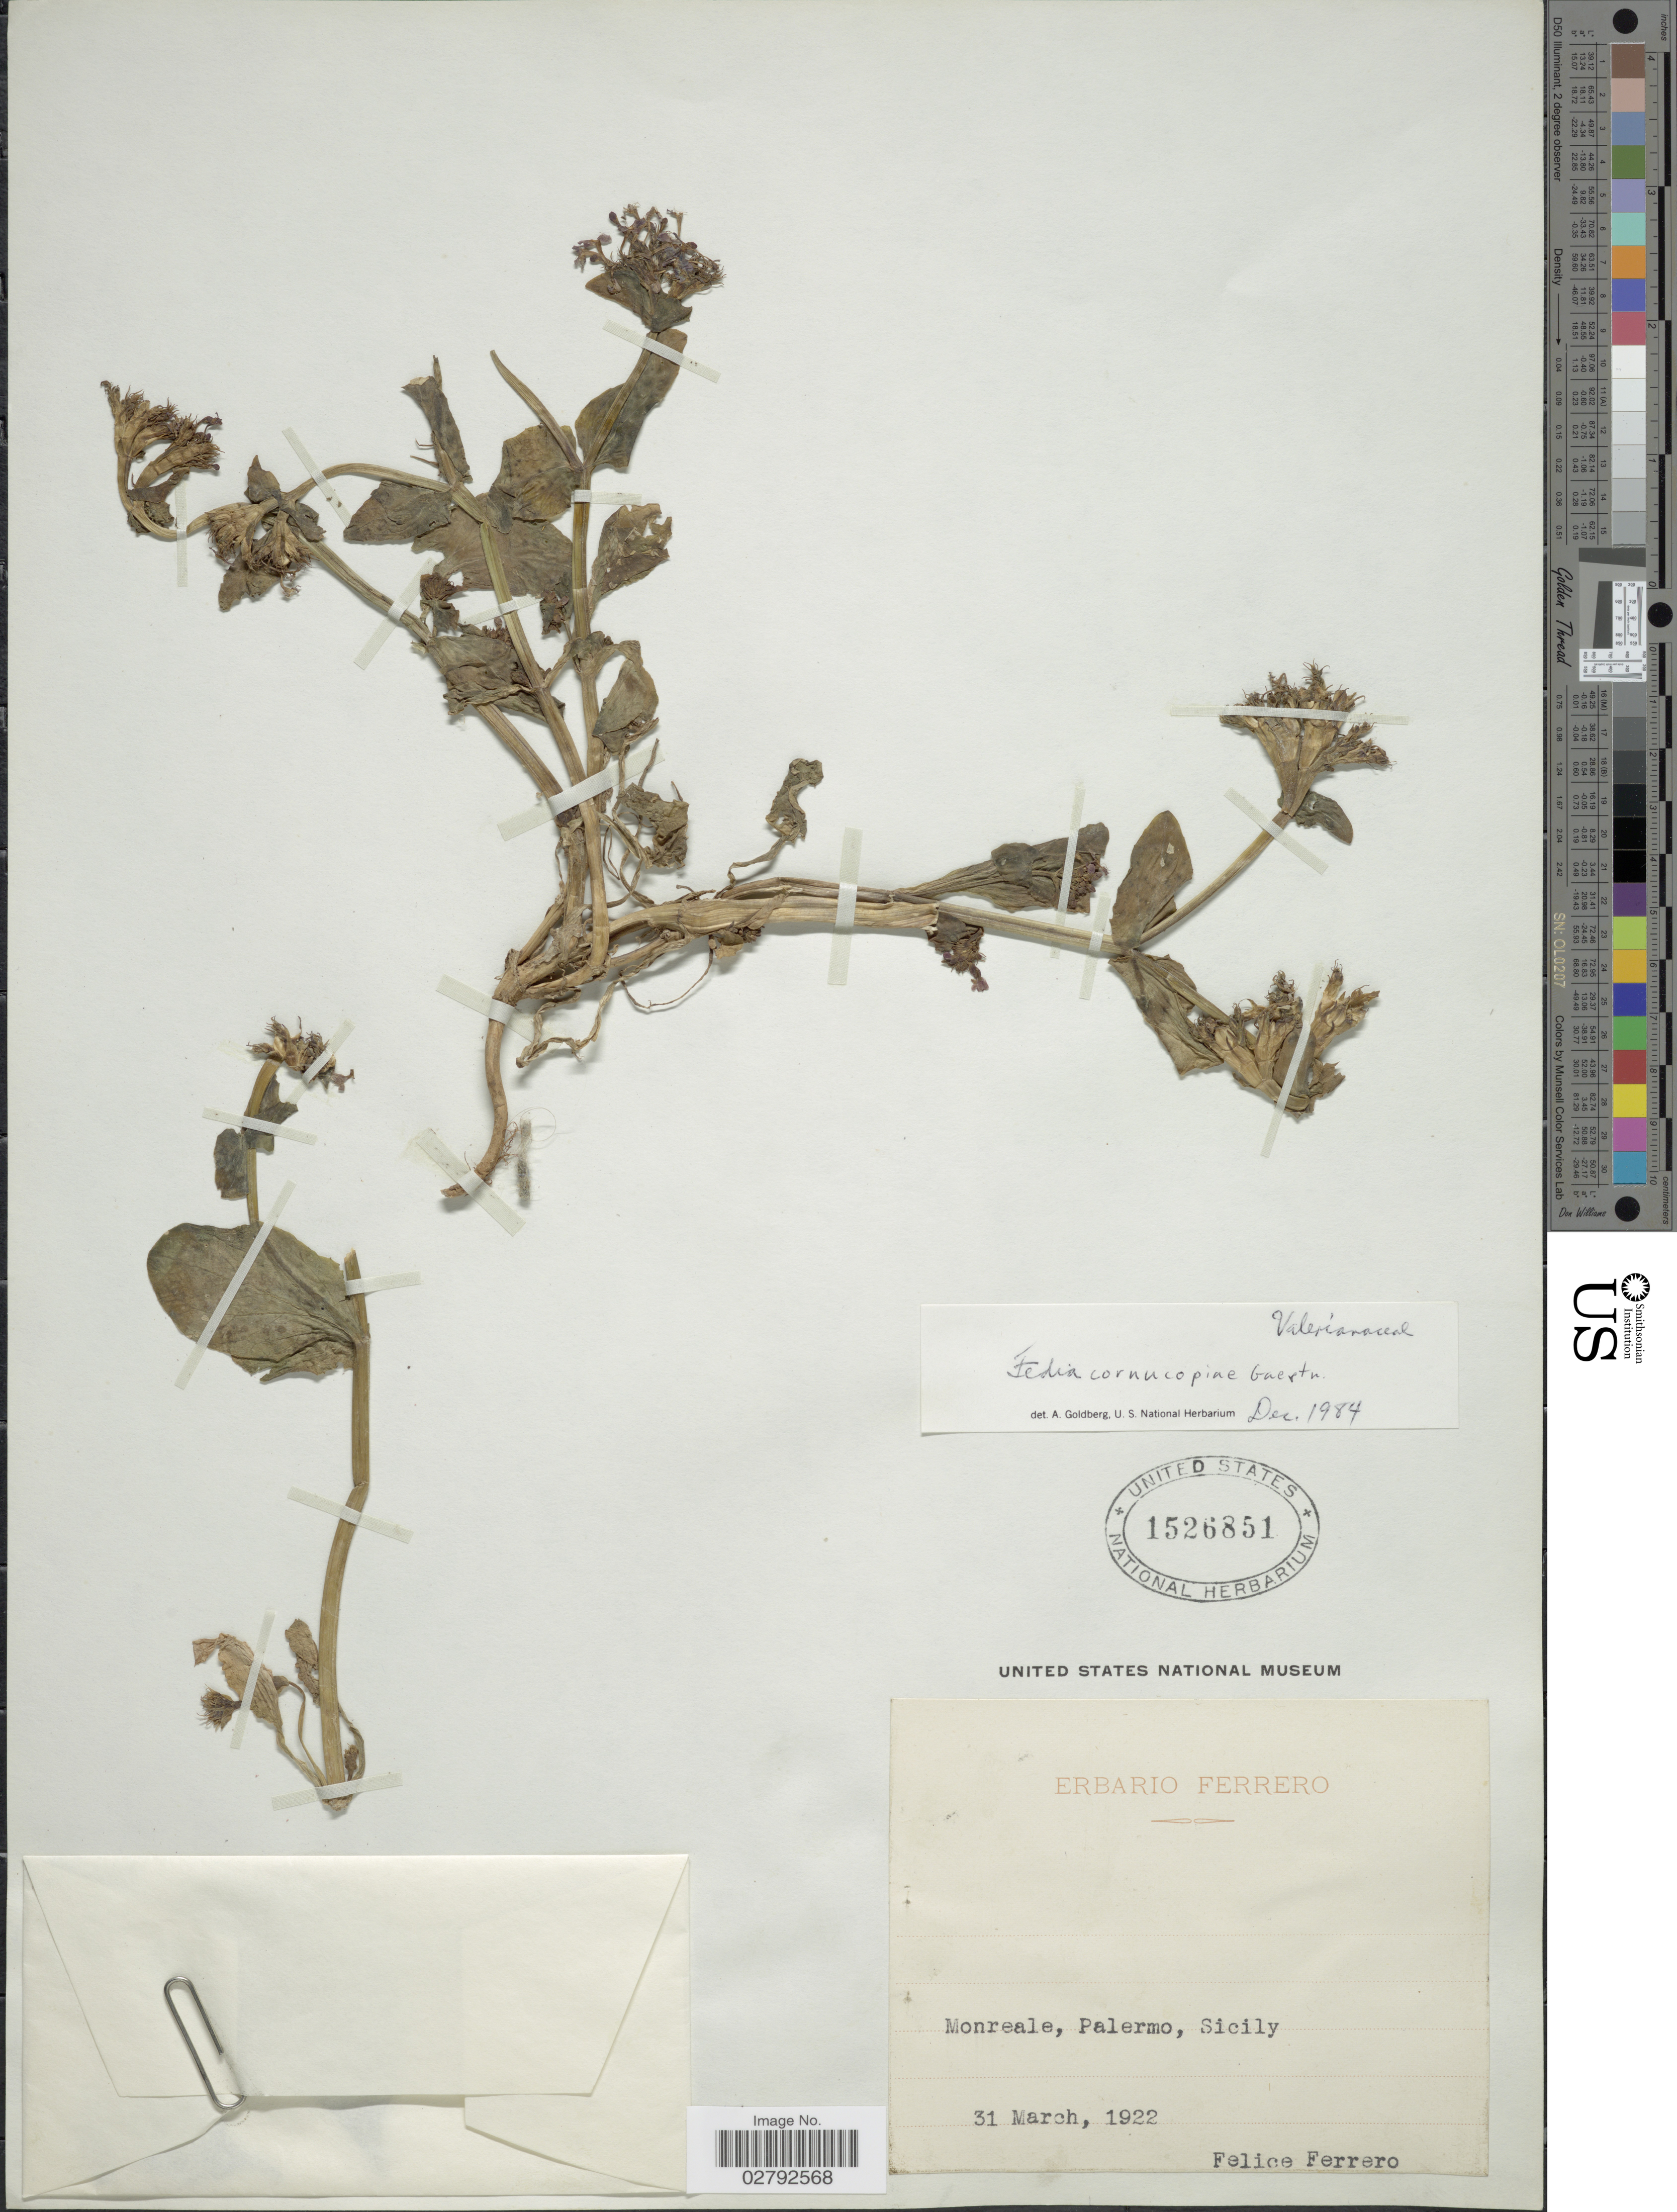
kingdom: Plantae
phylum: Tracheophyta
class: Magnoliopsida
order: Dipsacales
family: Caprifoliaceae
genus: Fedia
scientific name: Fedia graciliflora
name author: Fisch. & C.A. Mey.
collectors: F. Ferrero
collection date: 1922-03-31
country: Italy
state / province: Siciliana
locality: Monreale, Palermo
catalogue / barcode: US 1526851